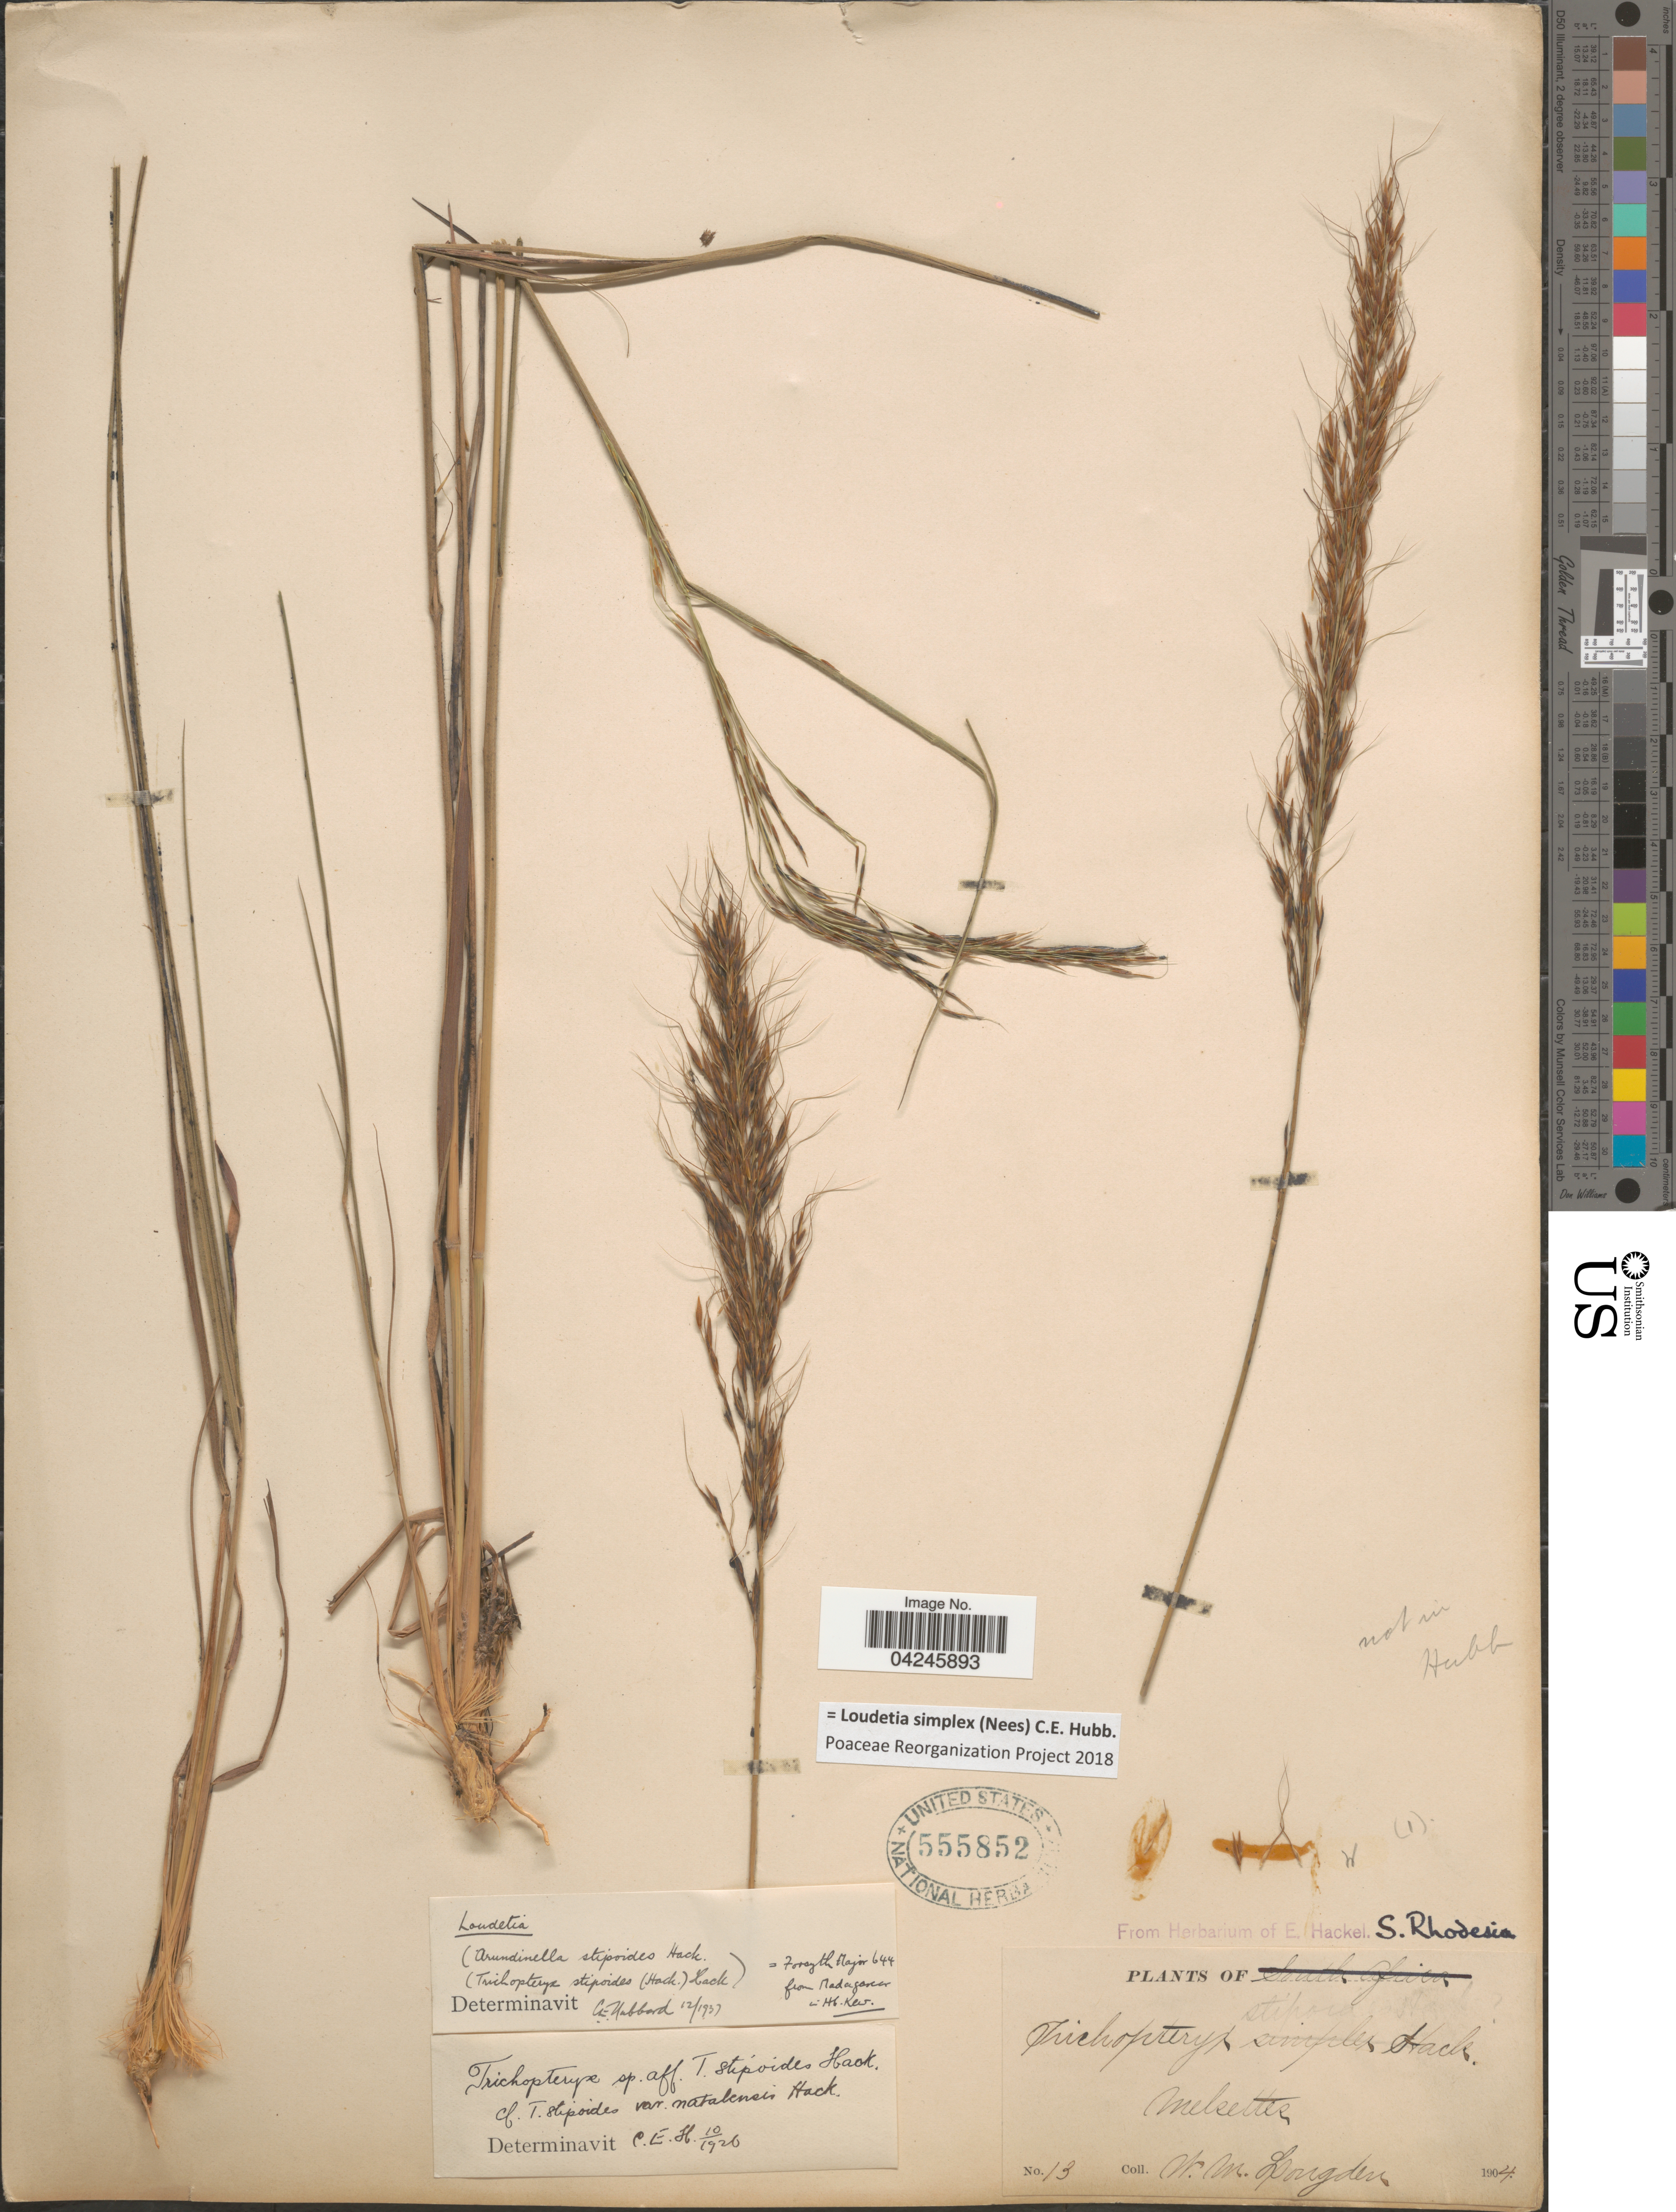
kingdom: Plantae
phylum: Tracheophyta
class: Liliopsida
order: Poales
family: Poaceae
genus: Loudetia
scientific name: Loudetia simplex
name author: (Nees) C.E. Hubb.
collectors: W. Longden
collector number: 13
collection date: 1904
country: Zimbabwe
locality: S. Rhodesia. Melsetter.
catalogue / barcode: US 555852